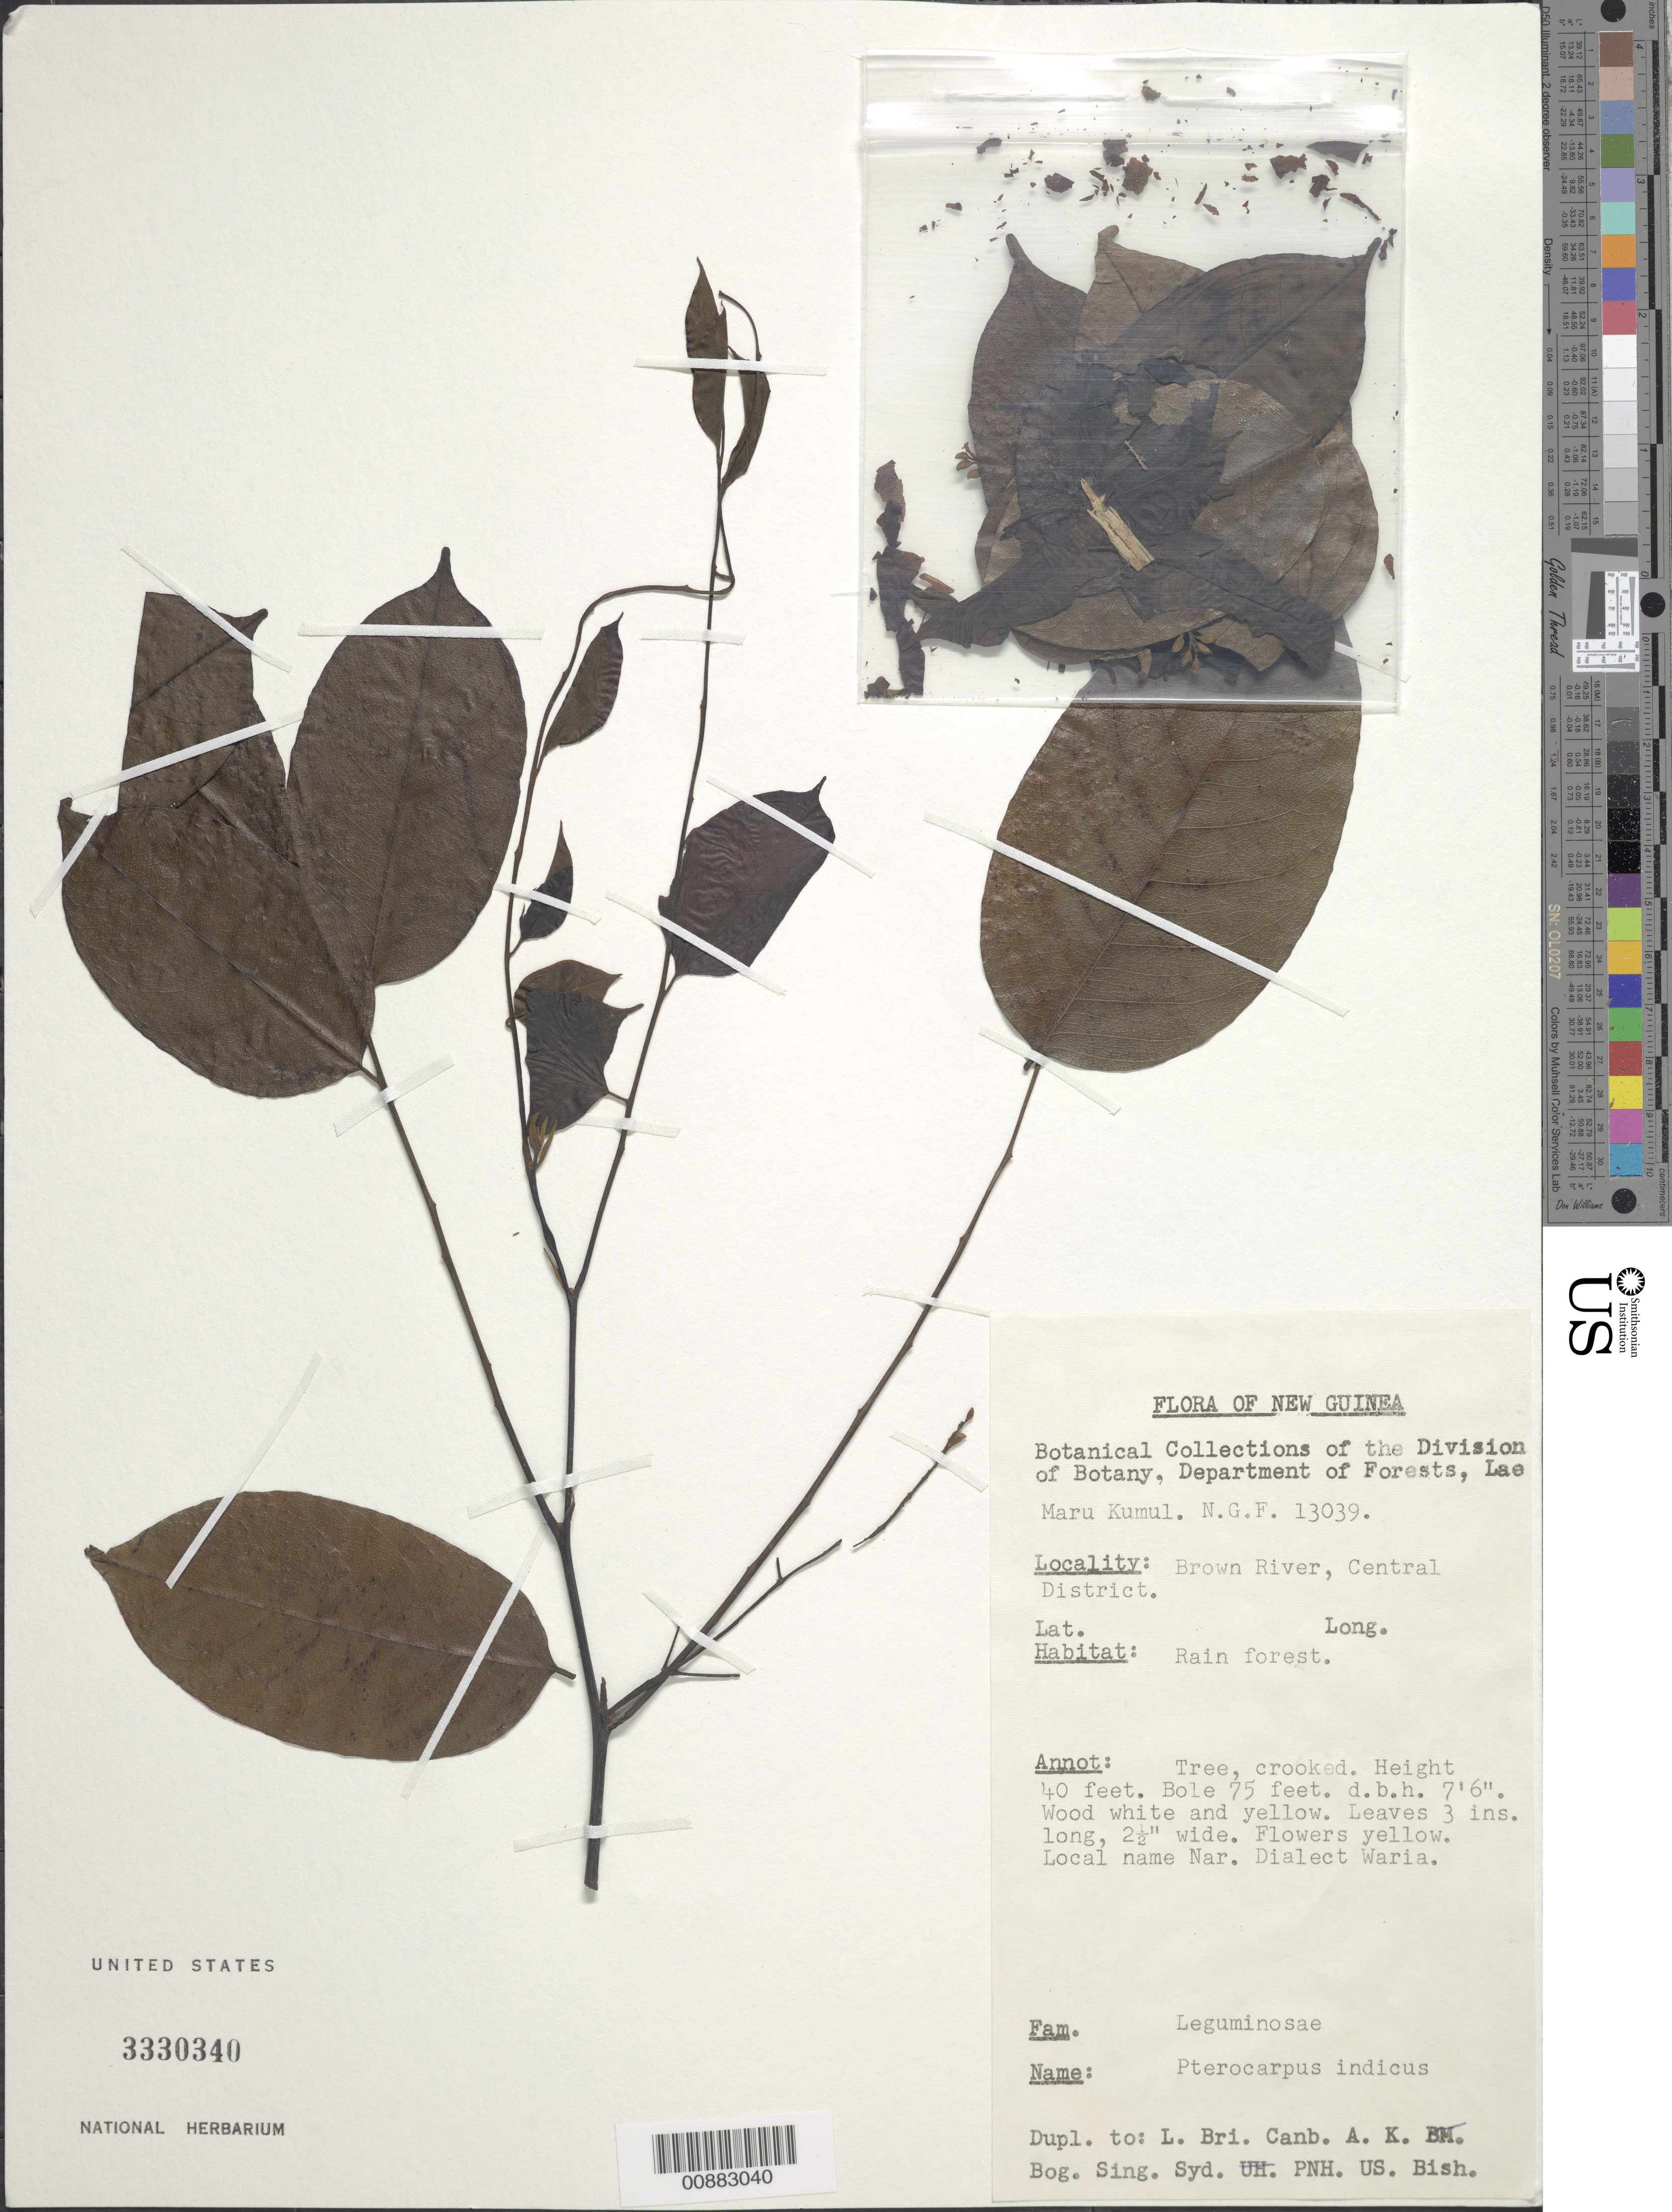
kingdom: Plantae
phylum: Tracheophyta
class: Magnoliopsida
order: Fabales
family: Fabaceae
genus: Pterocarpus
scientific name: Pterocarpus indicus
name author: Willd.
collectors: M. Kumul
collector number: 13039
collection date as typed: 1999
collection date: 1999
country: Papua New Guinea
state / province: Central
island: New Guinea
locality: Brown River, Central District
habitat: rain forest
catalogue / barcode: US 3330340